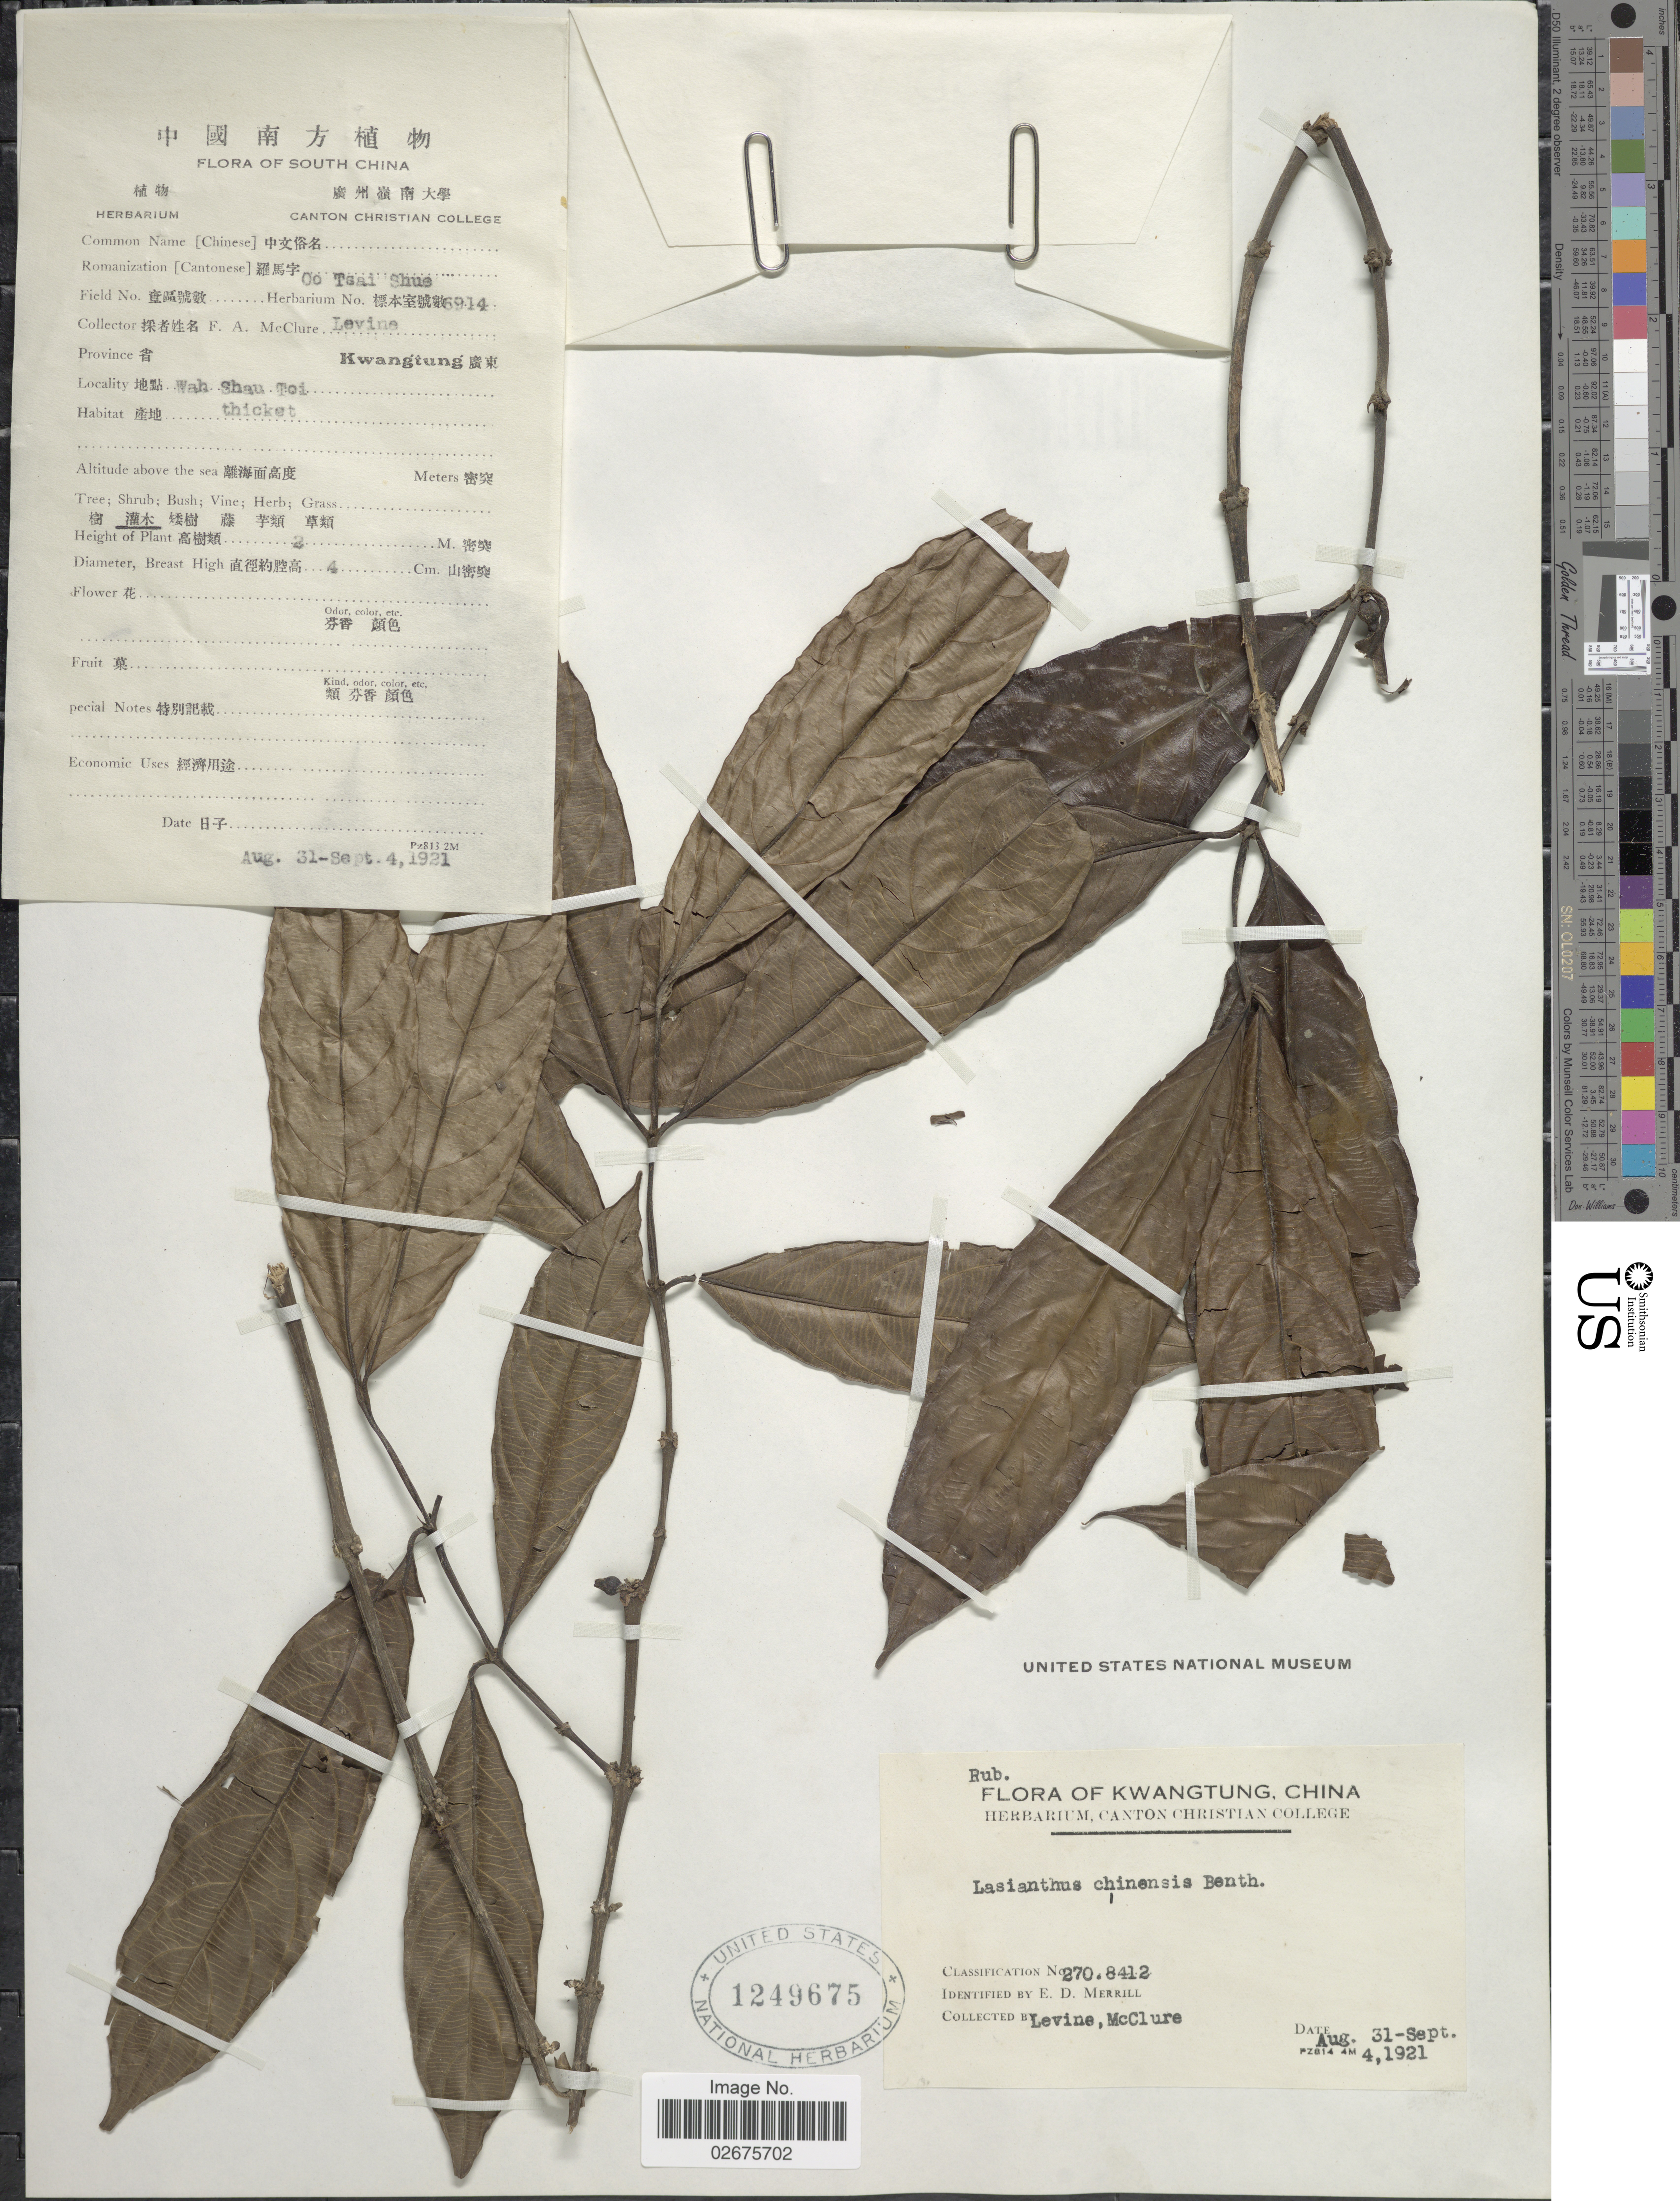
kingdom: Plantae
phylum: Tracheophyta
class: Magnoliopsida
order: Gentianales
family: Rubiaceae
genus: Lasianthus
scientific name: Lasianthus chinensis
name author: (Champ. ex Benth.) Benth.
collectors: F. A. McClure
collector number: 6914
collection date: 1921-08-31/1921-09-04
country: China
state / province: Guangdong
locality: Kwangtung, Wah Shau Toi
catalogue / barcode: US 1249675